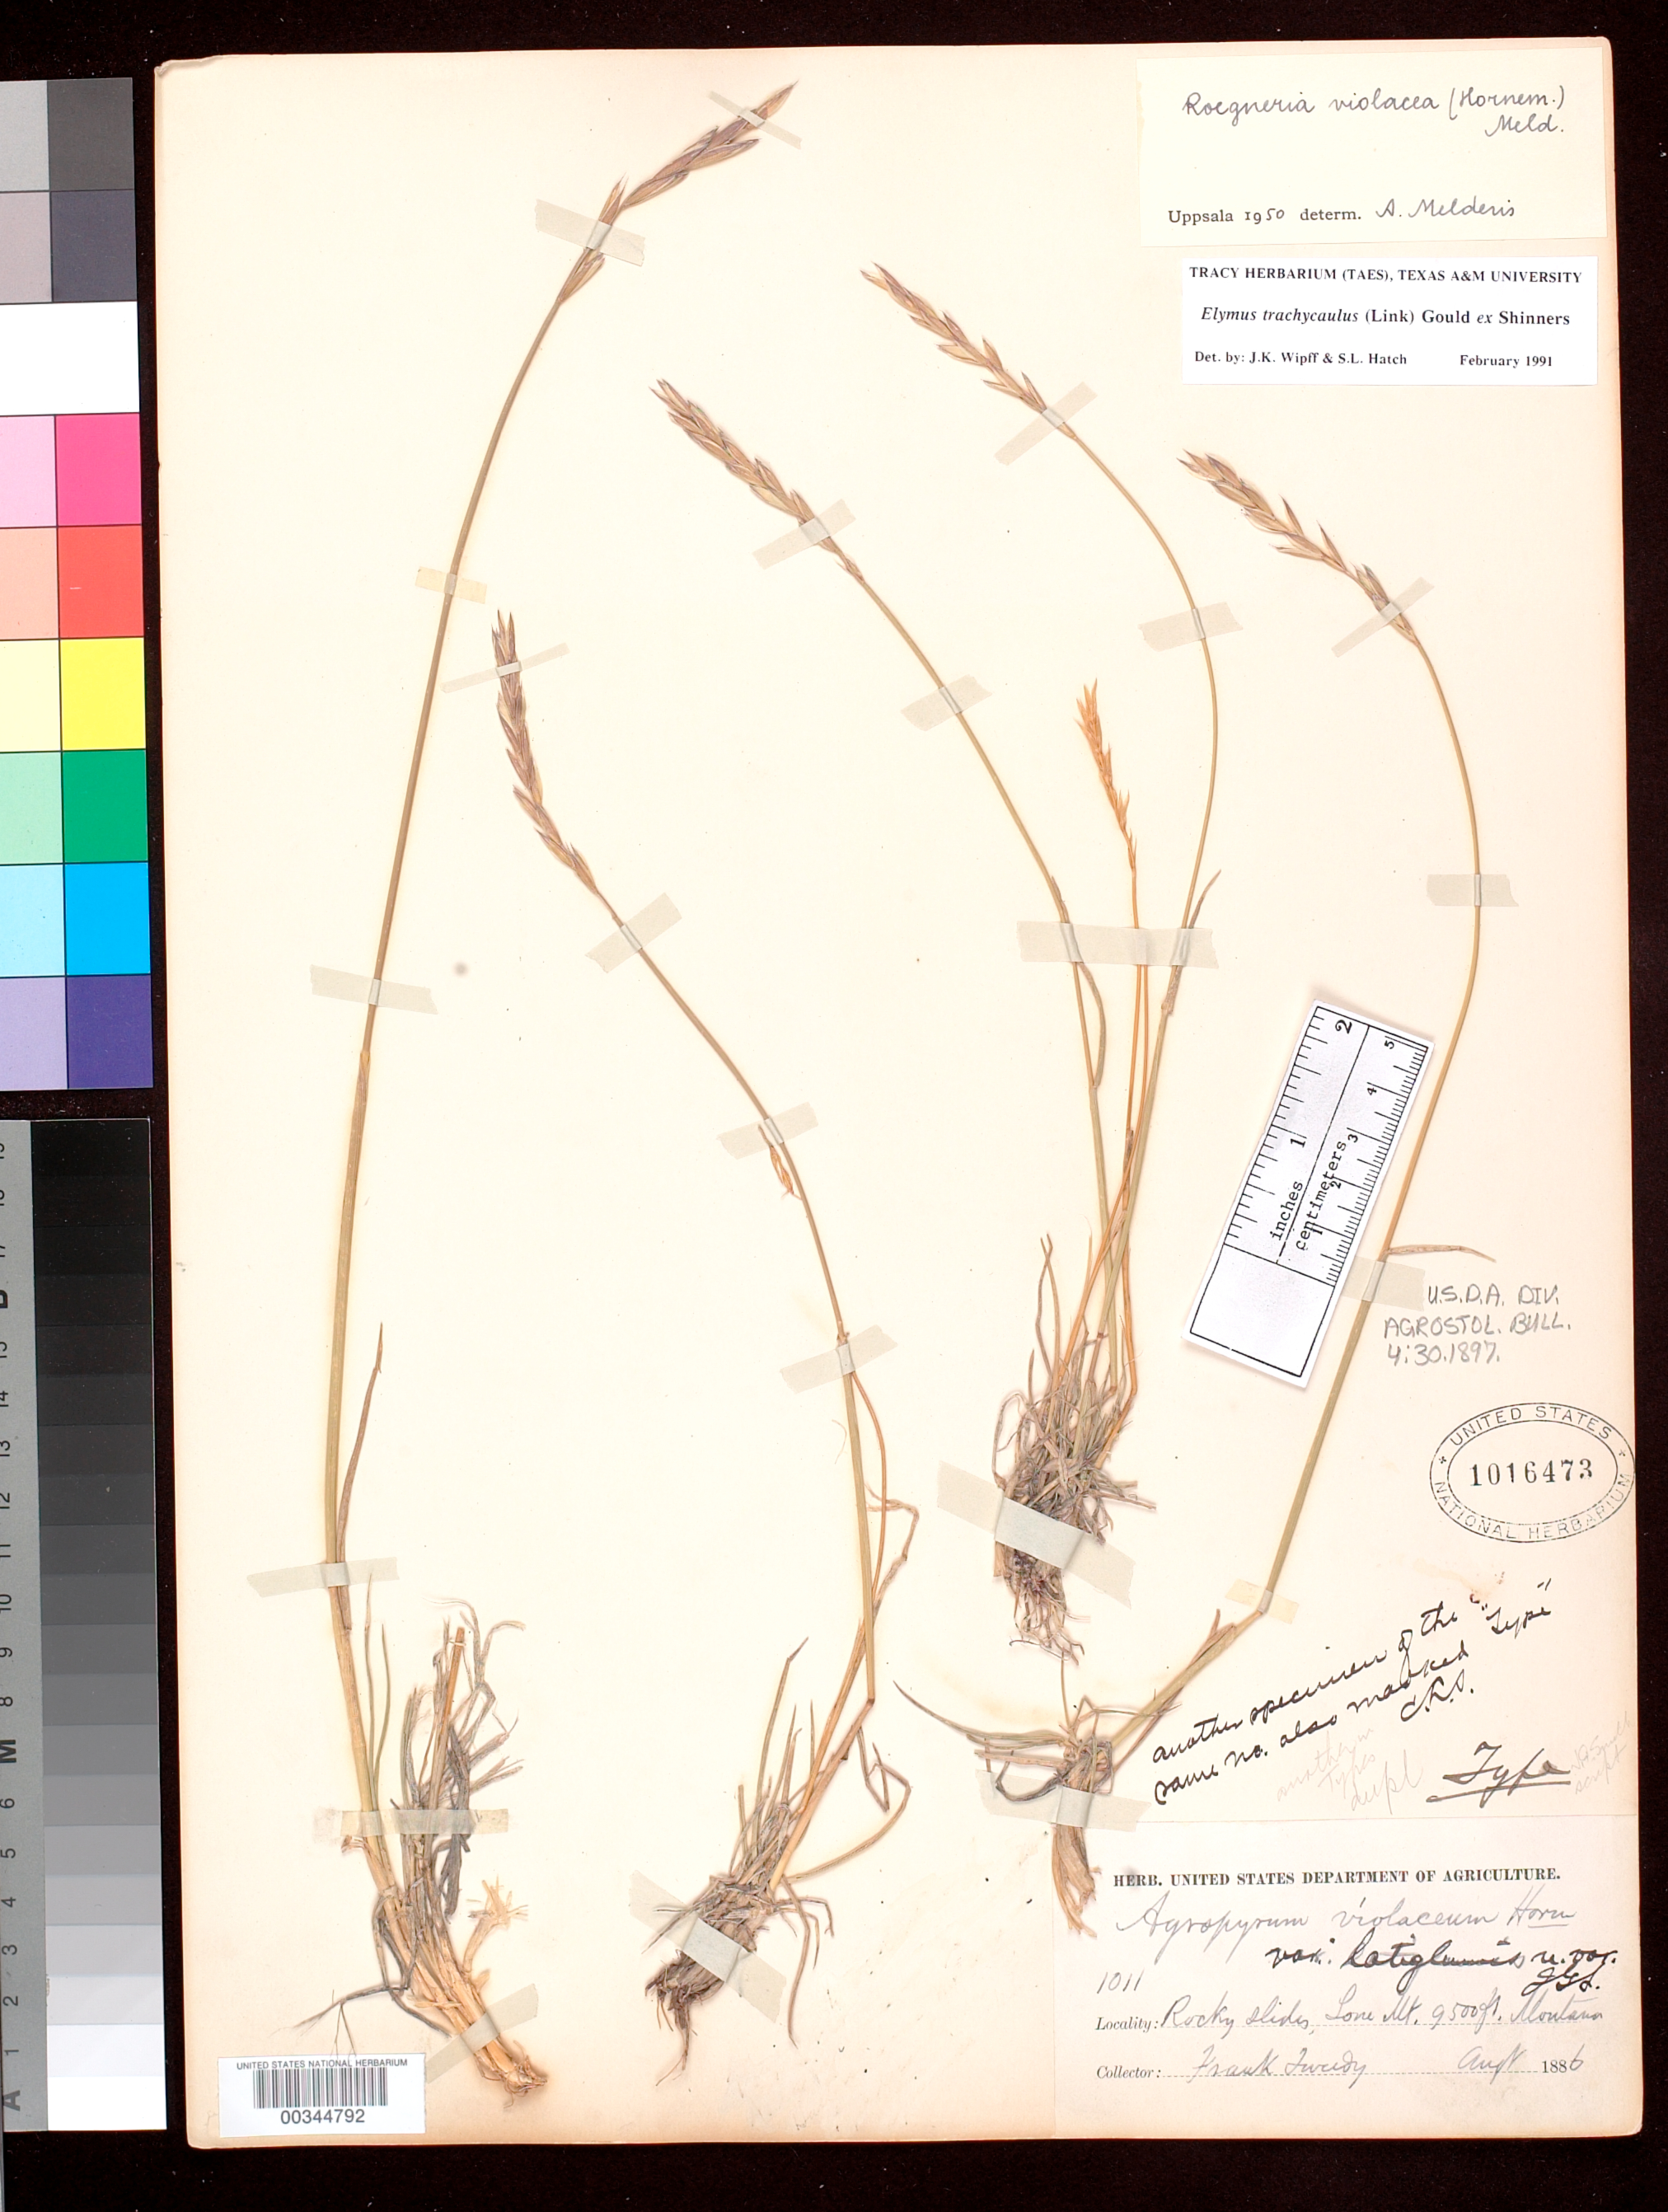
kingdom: Plantae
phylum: Tracheophyta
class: Liliopsida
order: Poales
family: Poaceae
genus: Agropyron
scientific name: Agropyron violaceum var. latiglume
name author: Scribn. & J.G. Sm.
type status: Syntype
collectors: F. Tweedy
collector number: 1011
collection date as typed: Aug 1886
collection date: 1886-08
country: United States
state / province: Montana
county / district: Gallatin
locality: Rocky slides, Lone Mountain.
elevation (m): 2896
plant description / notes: Annotated by M.E. Barkworth (2003) as "Isotype" (and other US sheet as "Holotype"). Isolectotype according to Tropicos, but without lectotypification information.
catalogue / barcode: US 1016473